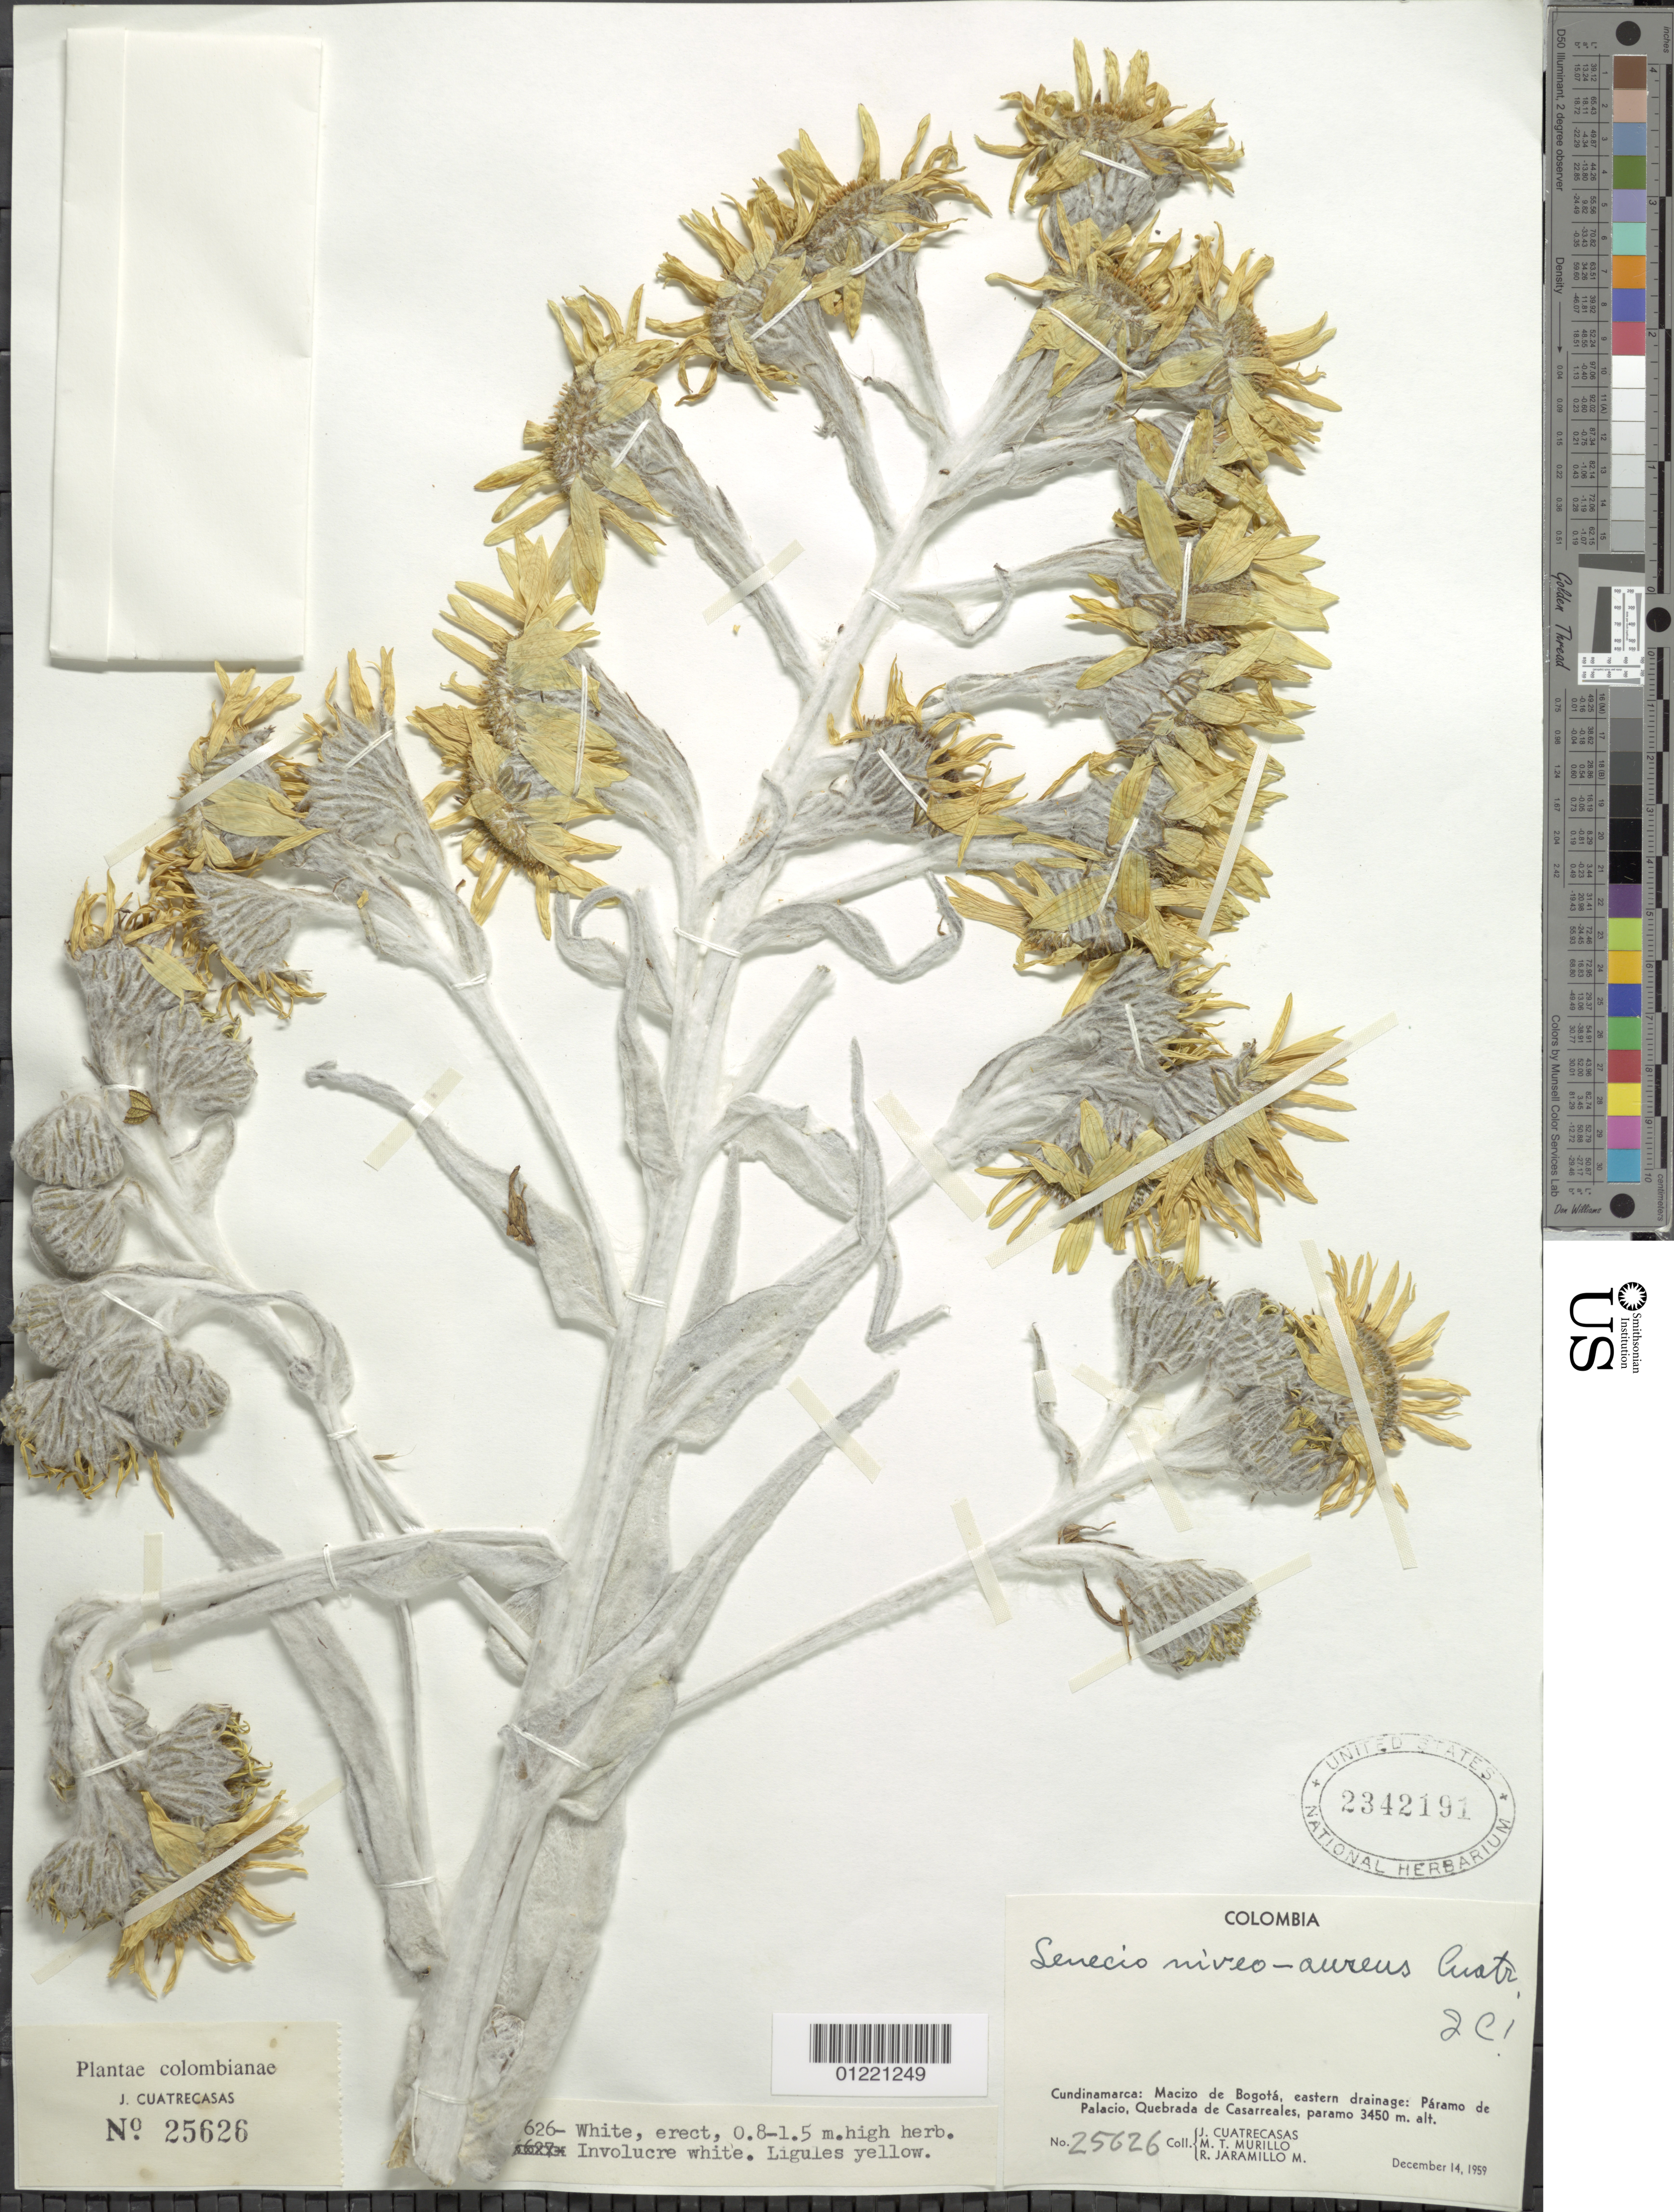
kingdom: Plantae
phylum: Tracheophyta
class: Magnoliopsida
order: Asterales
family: Asteraceae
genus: Senecio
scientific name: Senecio niveo-aureus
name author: Cuatrec.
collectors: J. Cuatrecasas, M. Murillo & R. Jaramillo M.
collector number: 25626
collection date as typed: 14-Dec-59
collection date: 1959-12-14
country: Colombia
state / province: Cundinamarca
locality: Cundinamarca: Macizo de Bogotá, eastern drainage: Páramo de Palacio, Quebrada de Casarreales.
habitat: paramo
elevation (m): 3450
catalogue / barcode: US 2342191